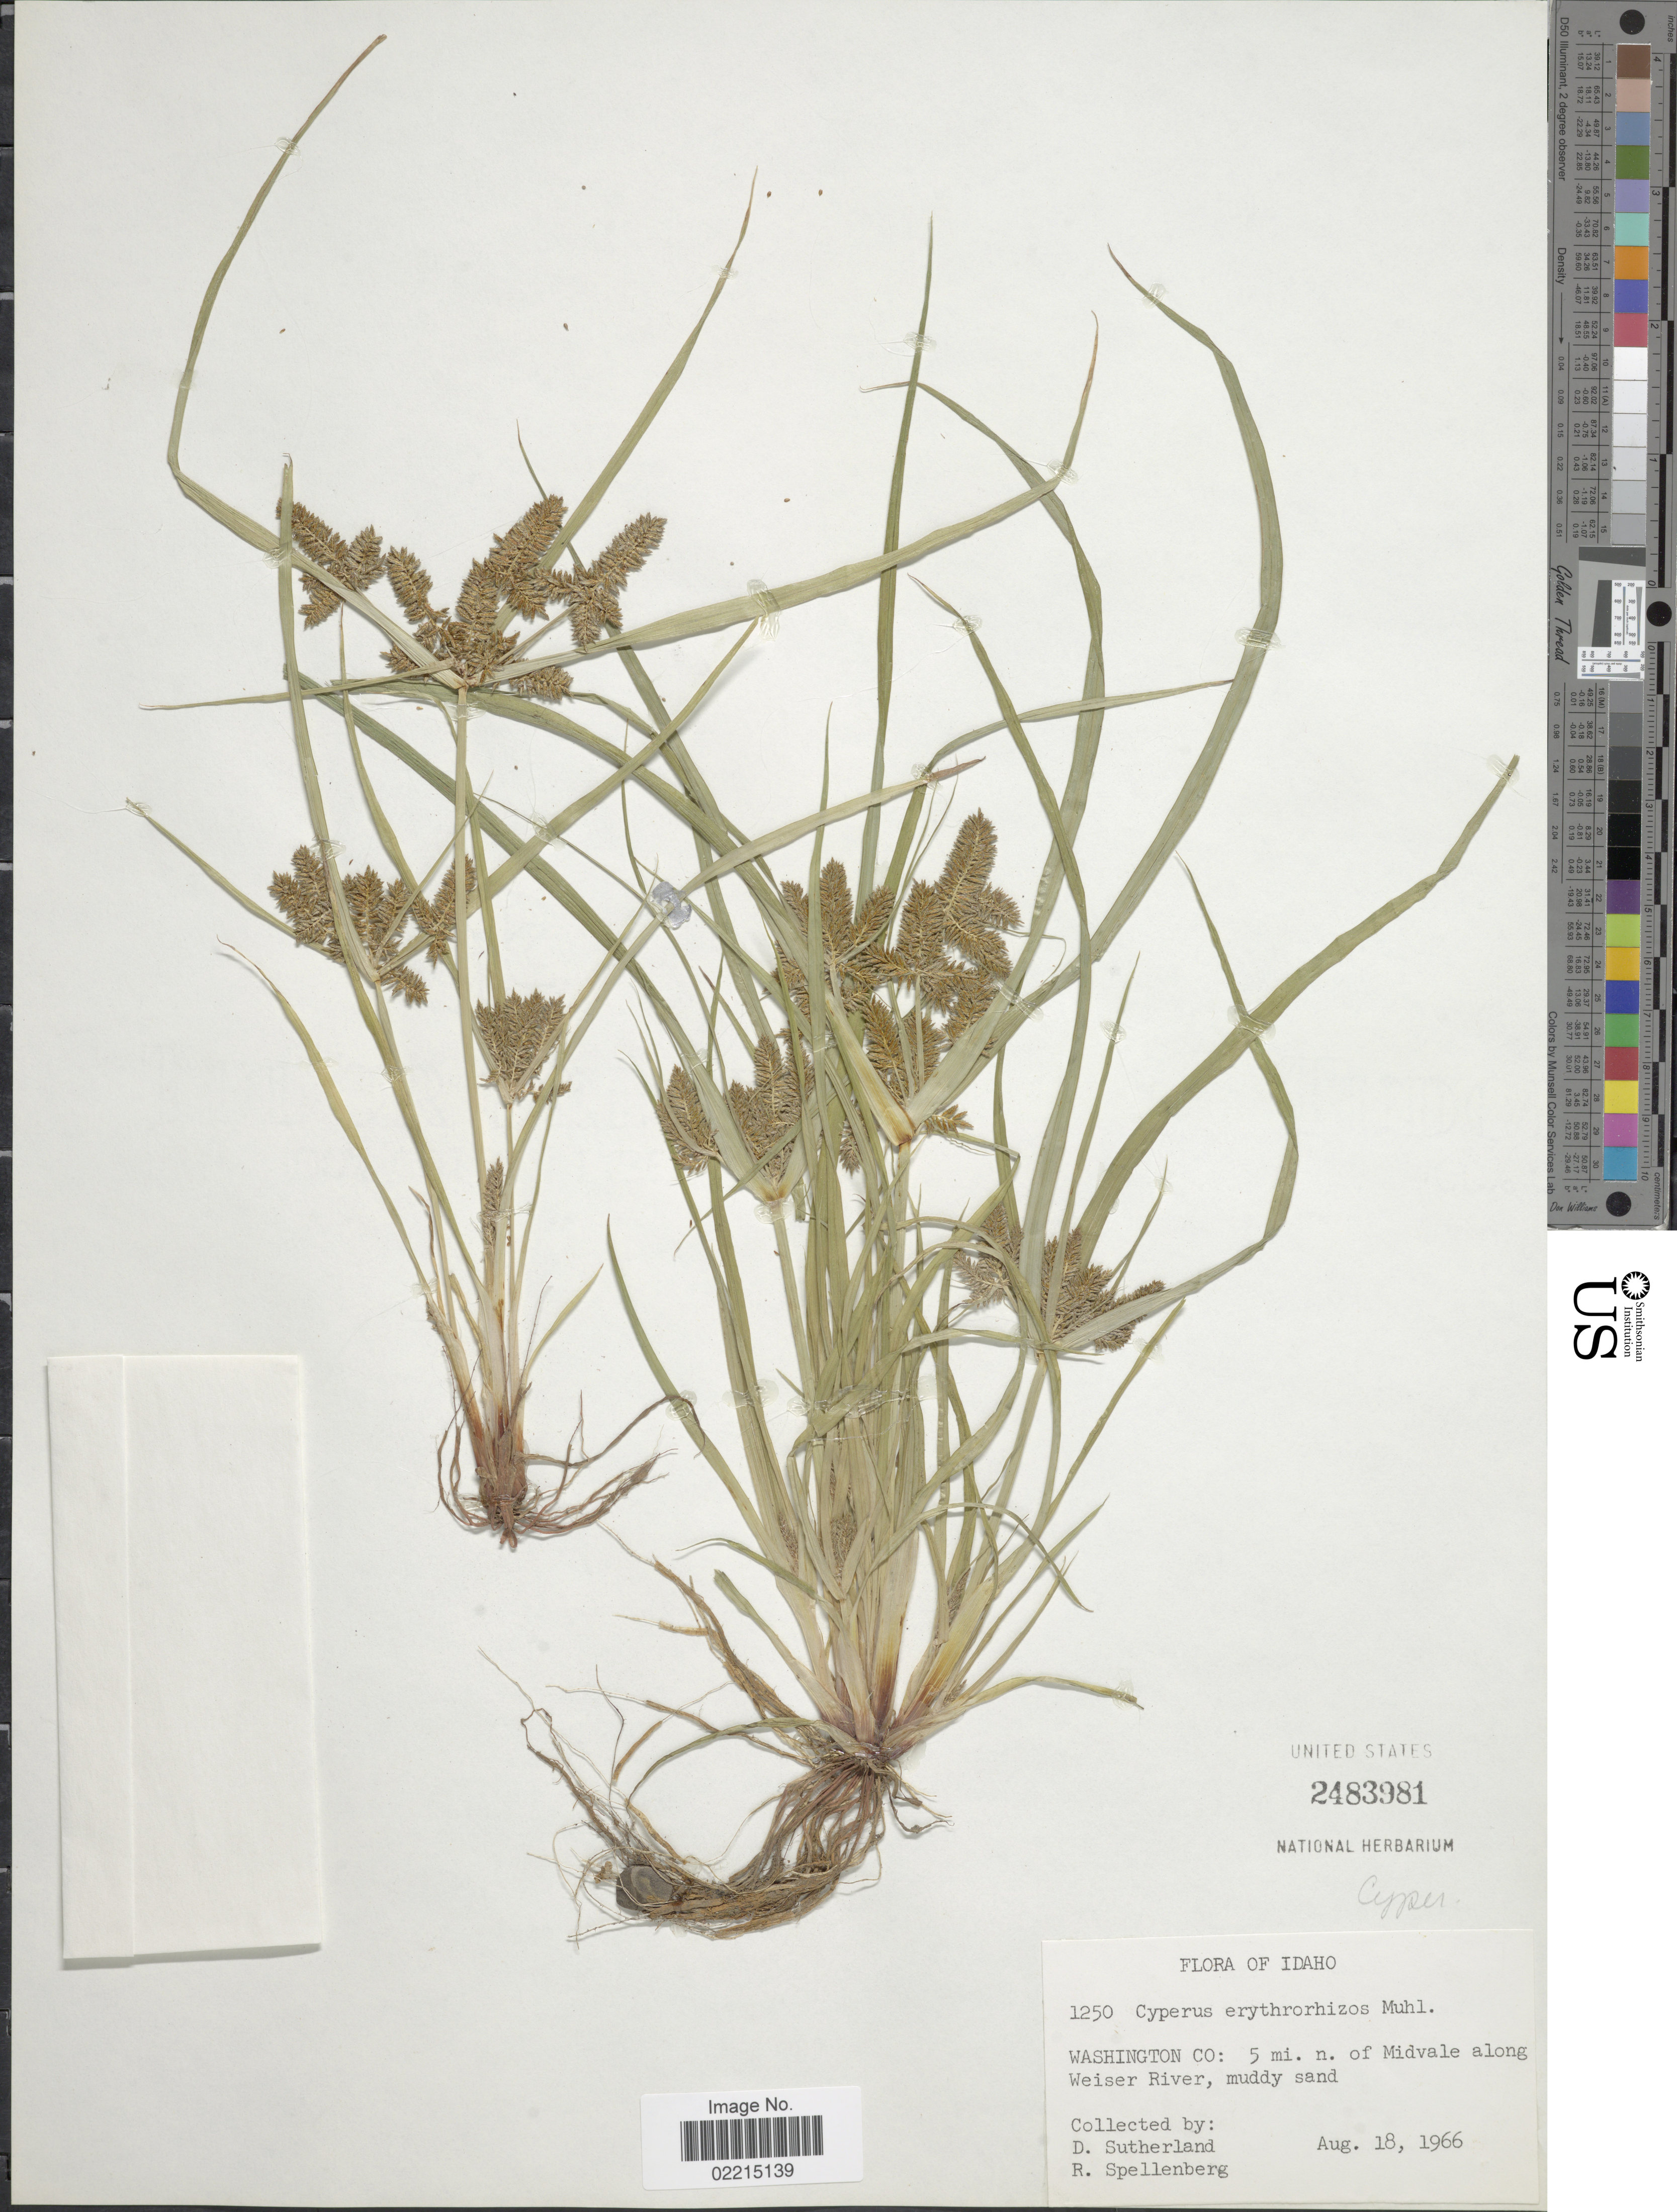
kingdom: Plantae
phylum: Tracheophyta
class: Liliopsida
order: Poales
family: Cyperaceae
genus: Cyperus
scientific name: Cyperus erythrorhizos Muhl.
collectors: D. Sutherland & R. Spellenberg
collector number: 1250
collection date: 1966-08-18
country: United States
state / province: Idaho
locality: Washington Co: 5 mi. n. of Midvale along Weiser River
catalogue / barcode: US 2483981